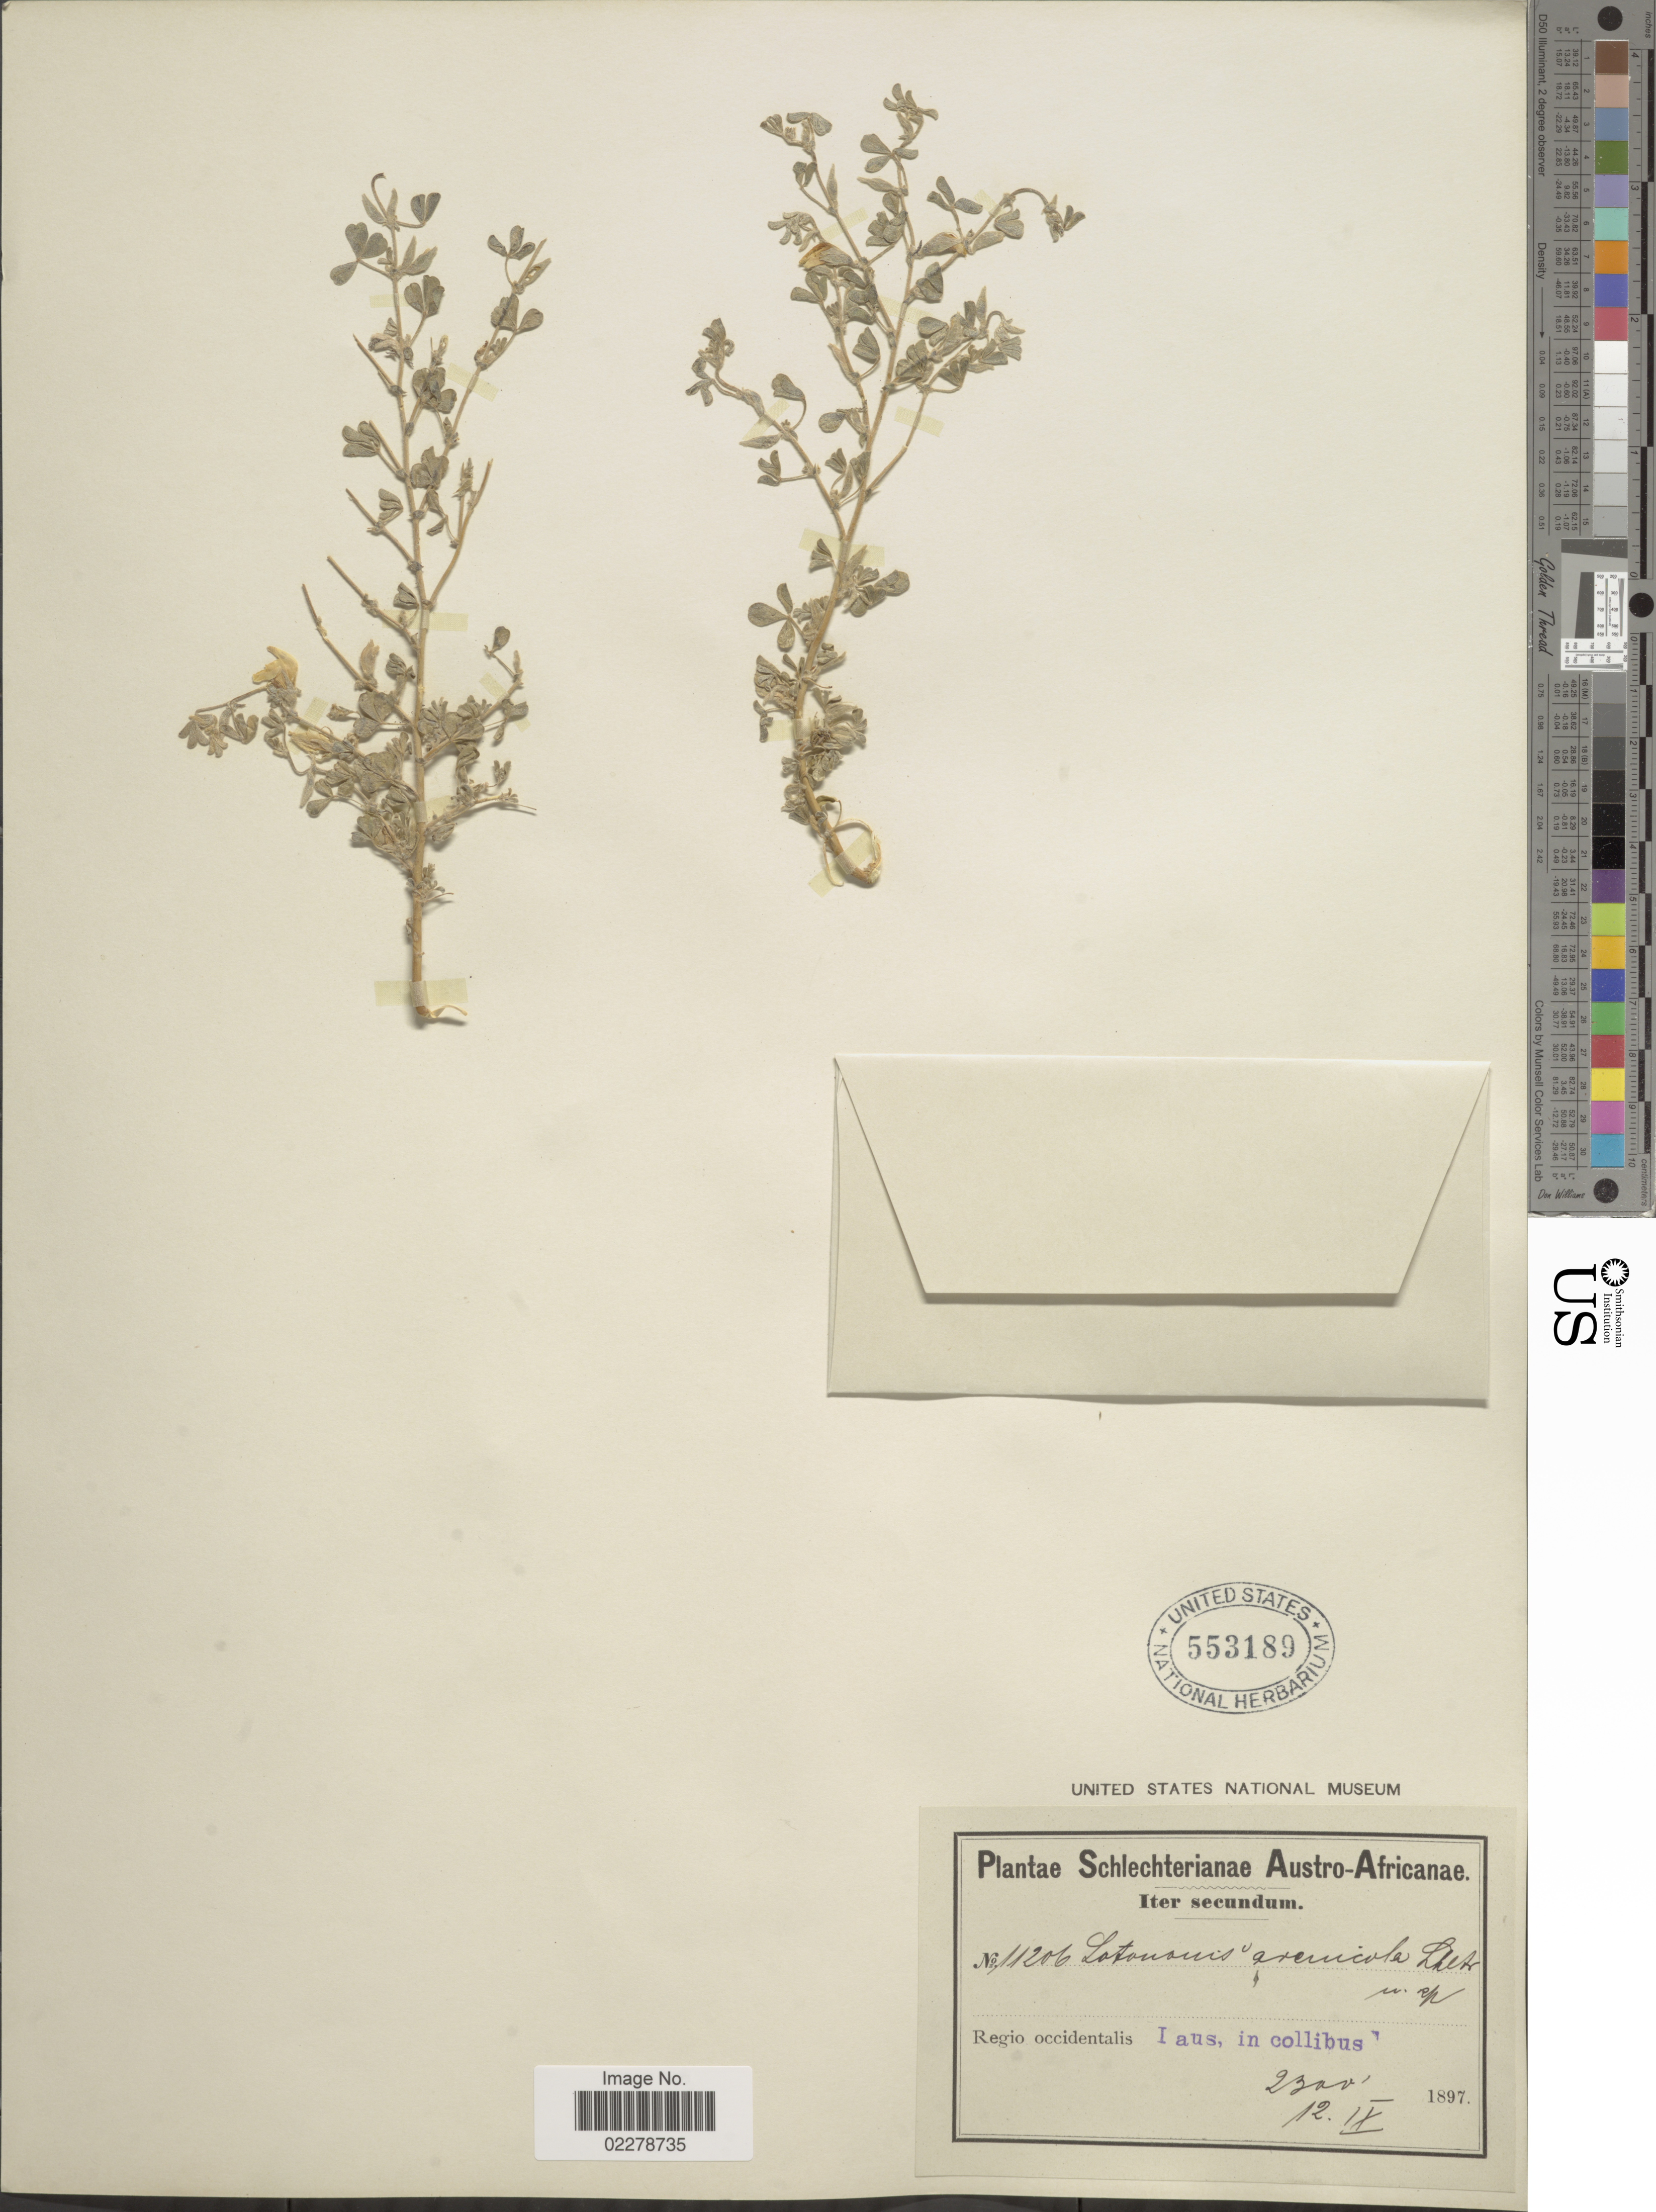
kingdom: Plantae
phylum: Tracheophyta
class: Magnoliopsida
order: Fabales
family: Fabaceae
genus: Lotononis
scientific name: Lotononis arenicola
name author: De Wild.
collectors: Schlechter, --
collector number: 11206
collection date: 1897-09-12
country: South Africa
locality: Austro - Africanae. Regio occidentalis.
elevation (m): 701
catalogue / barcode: US 553189